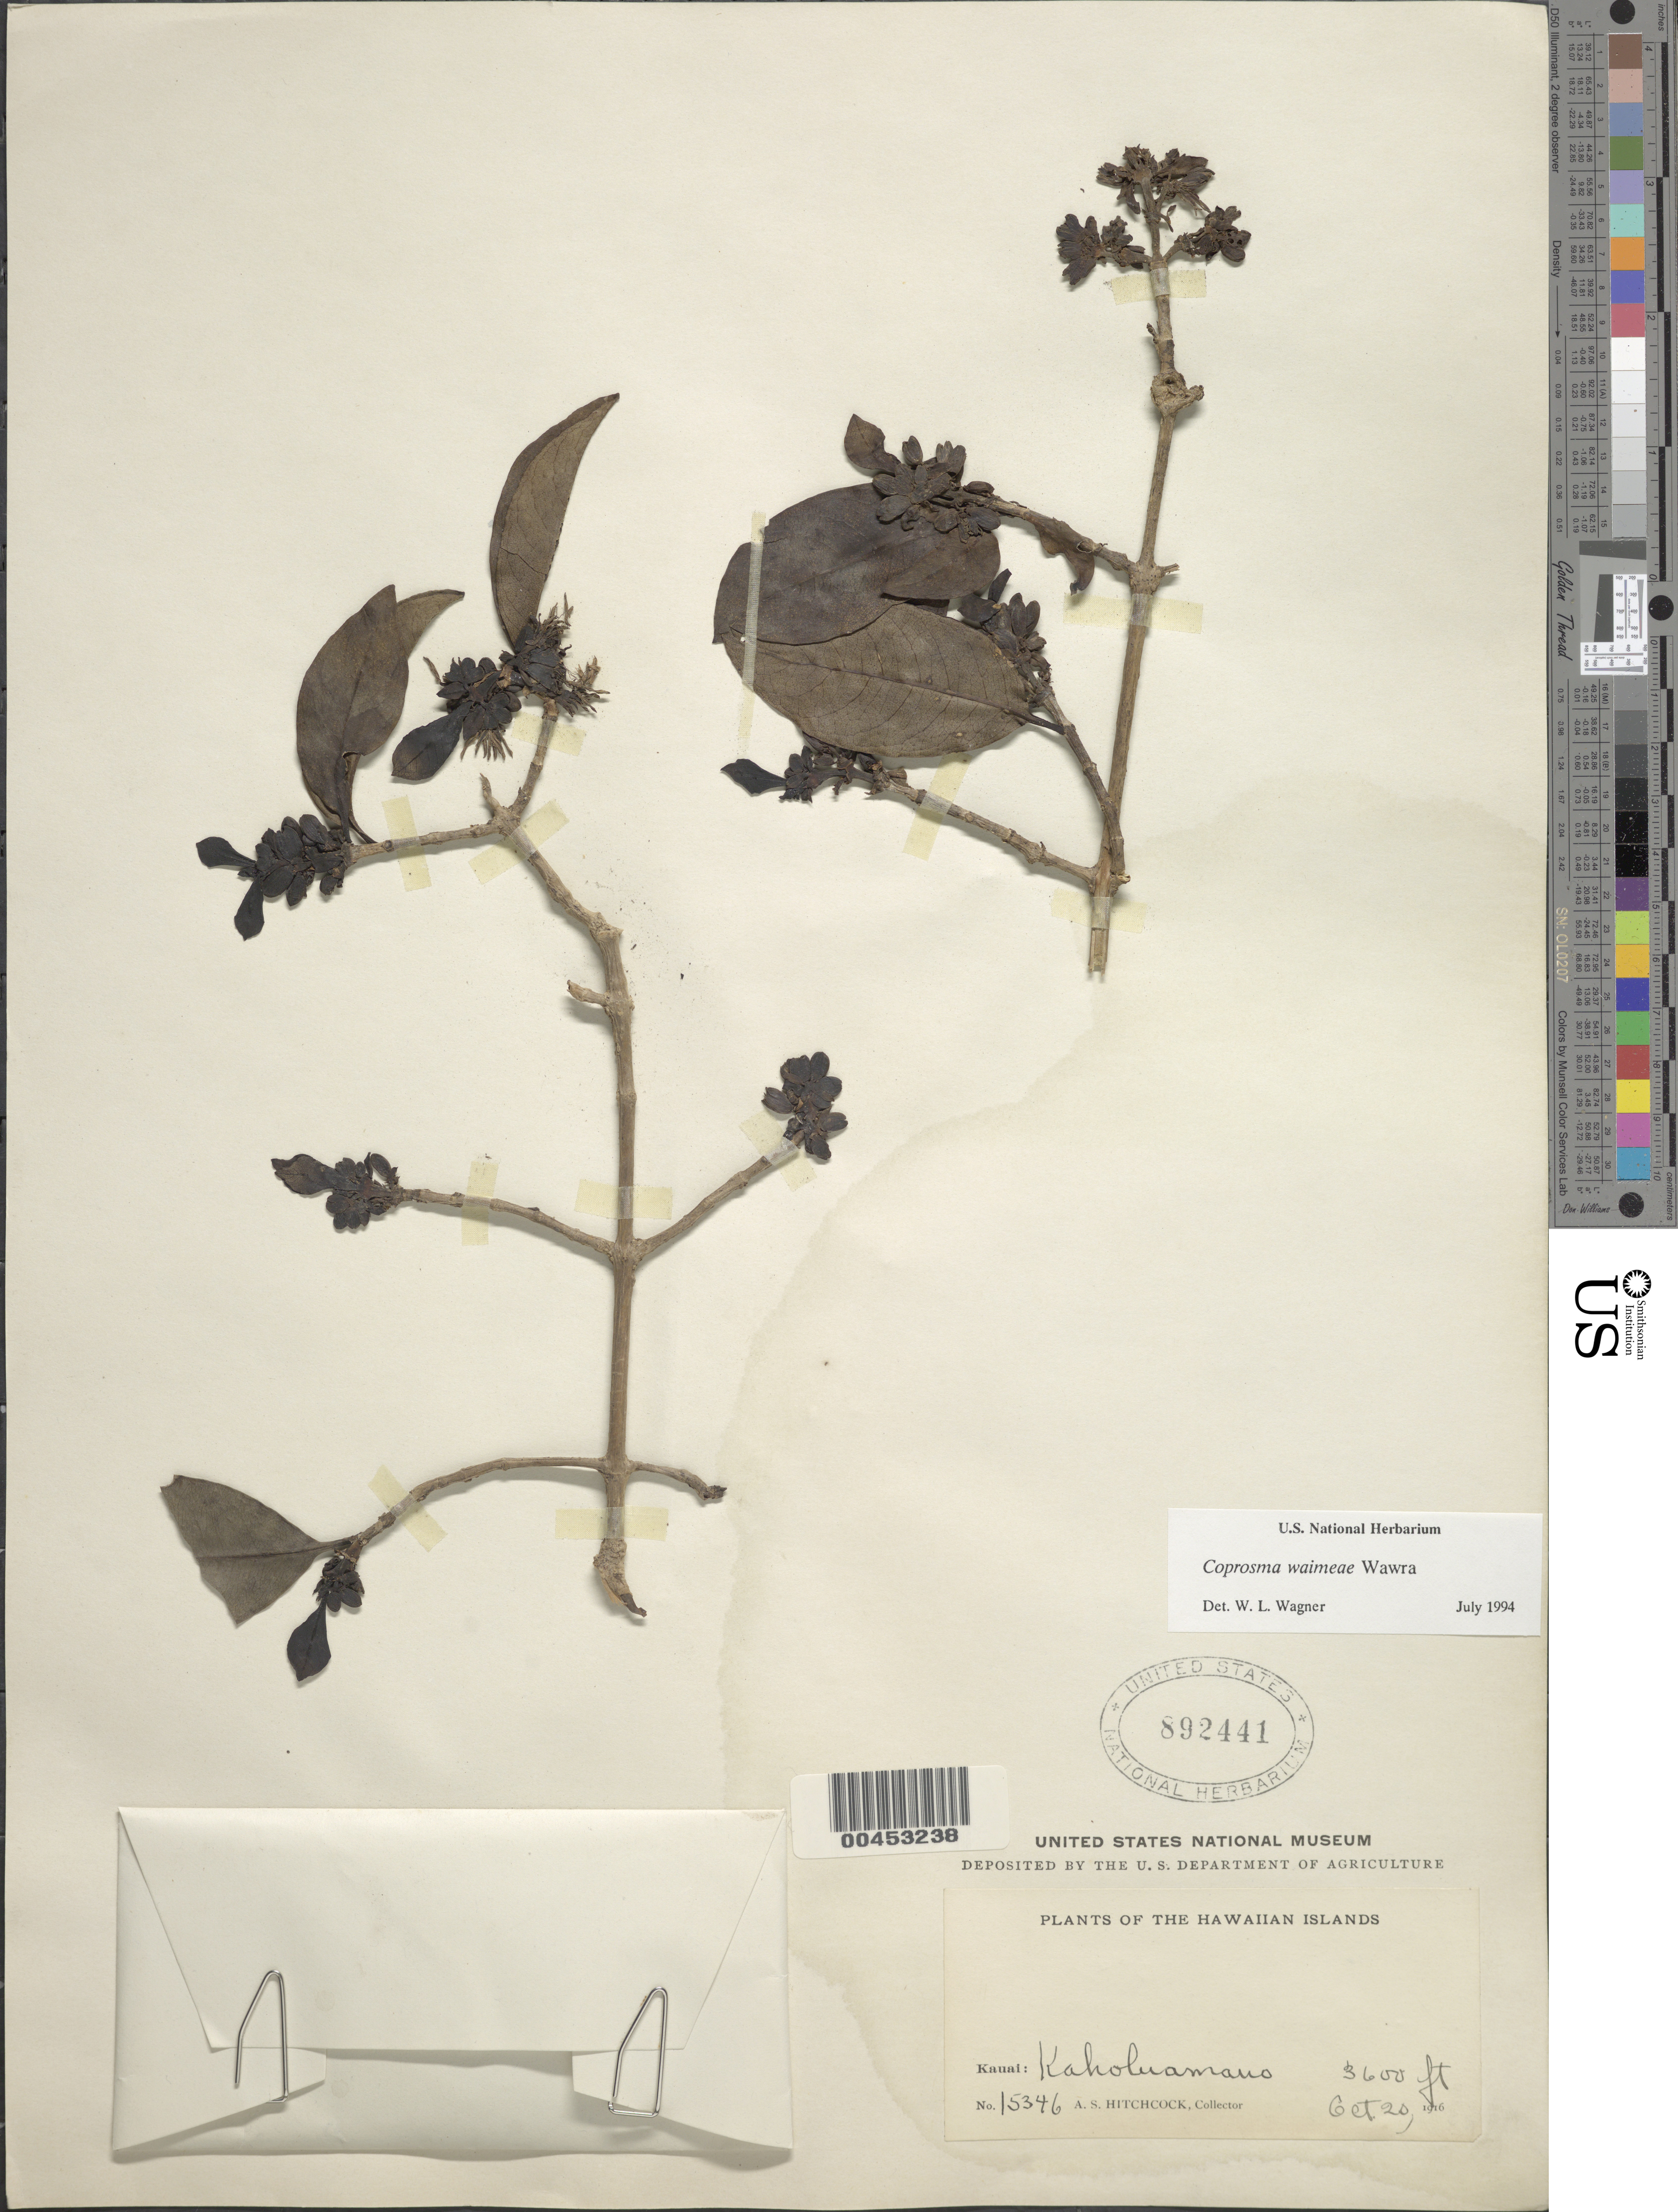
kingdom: Plantae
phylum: Tracheophyta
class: Magnoliopsida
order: Gentianales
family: Rubiaceae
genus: Coprosma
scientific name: Coprosma waimeae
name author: Wawra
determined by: Wagner, W. L., (BOT), Smithsonian Institution - National Museum of Natural History (UNITED STATES)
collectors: A. S. Hitchcock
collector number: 15346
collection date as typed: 20 Oct 1916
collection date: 1916-10-20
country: United States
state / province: Hawaii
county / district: Kauai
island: Kaua'i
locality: Kaholuamano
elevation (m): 1097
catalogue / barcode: US 892441